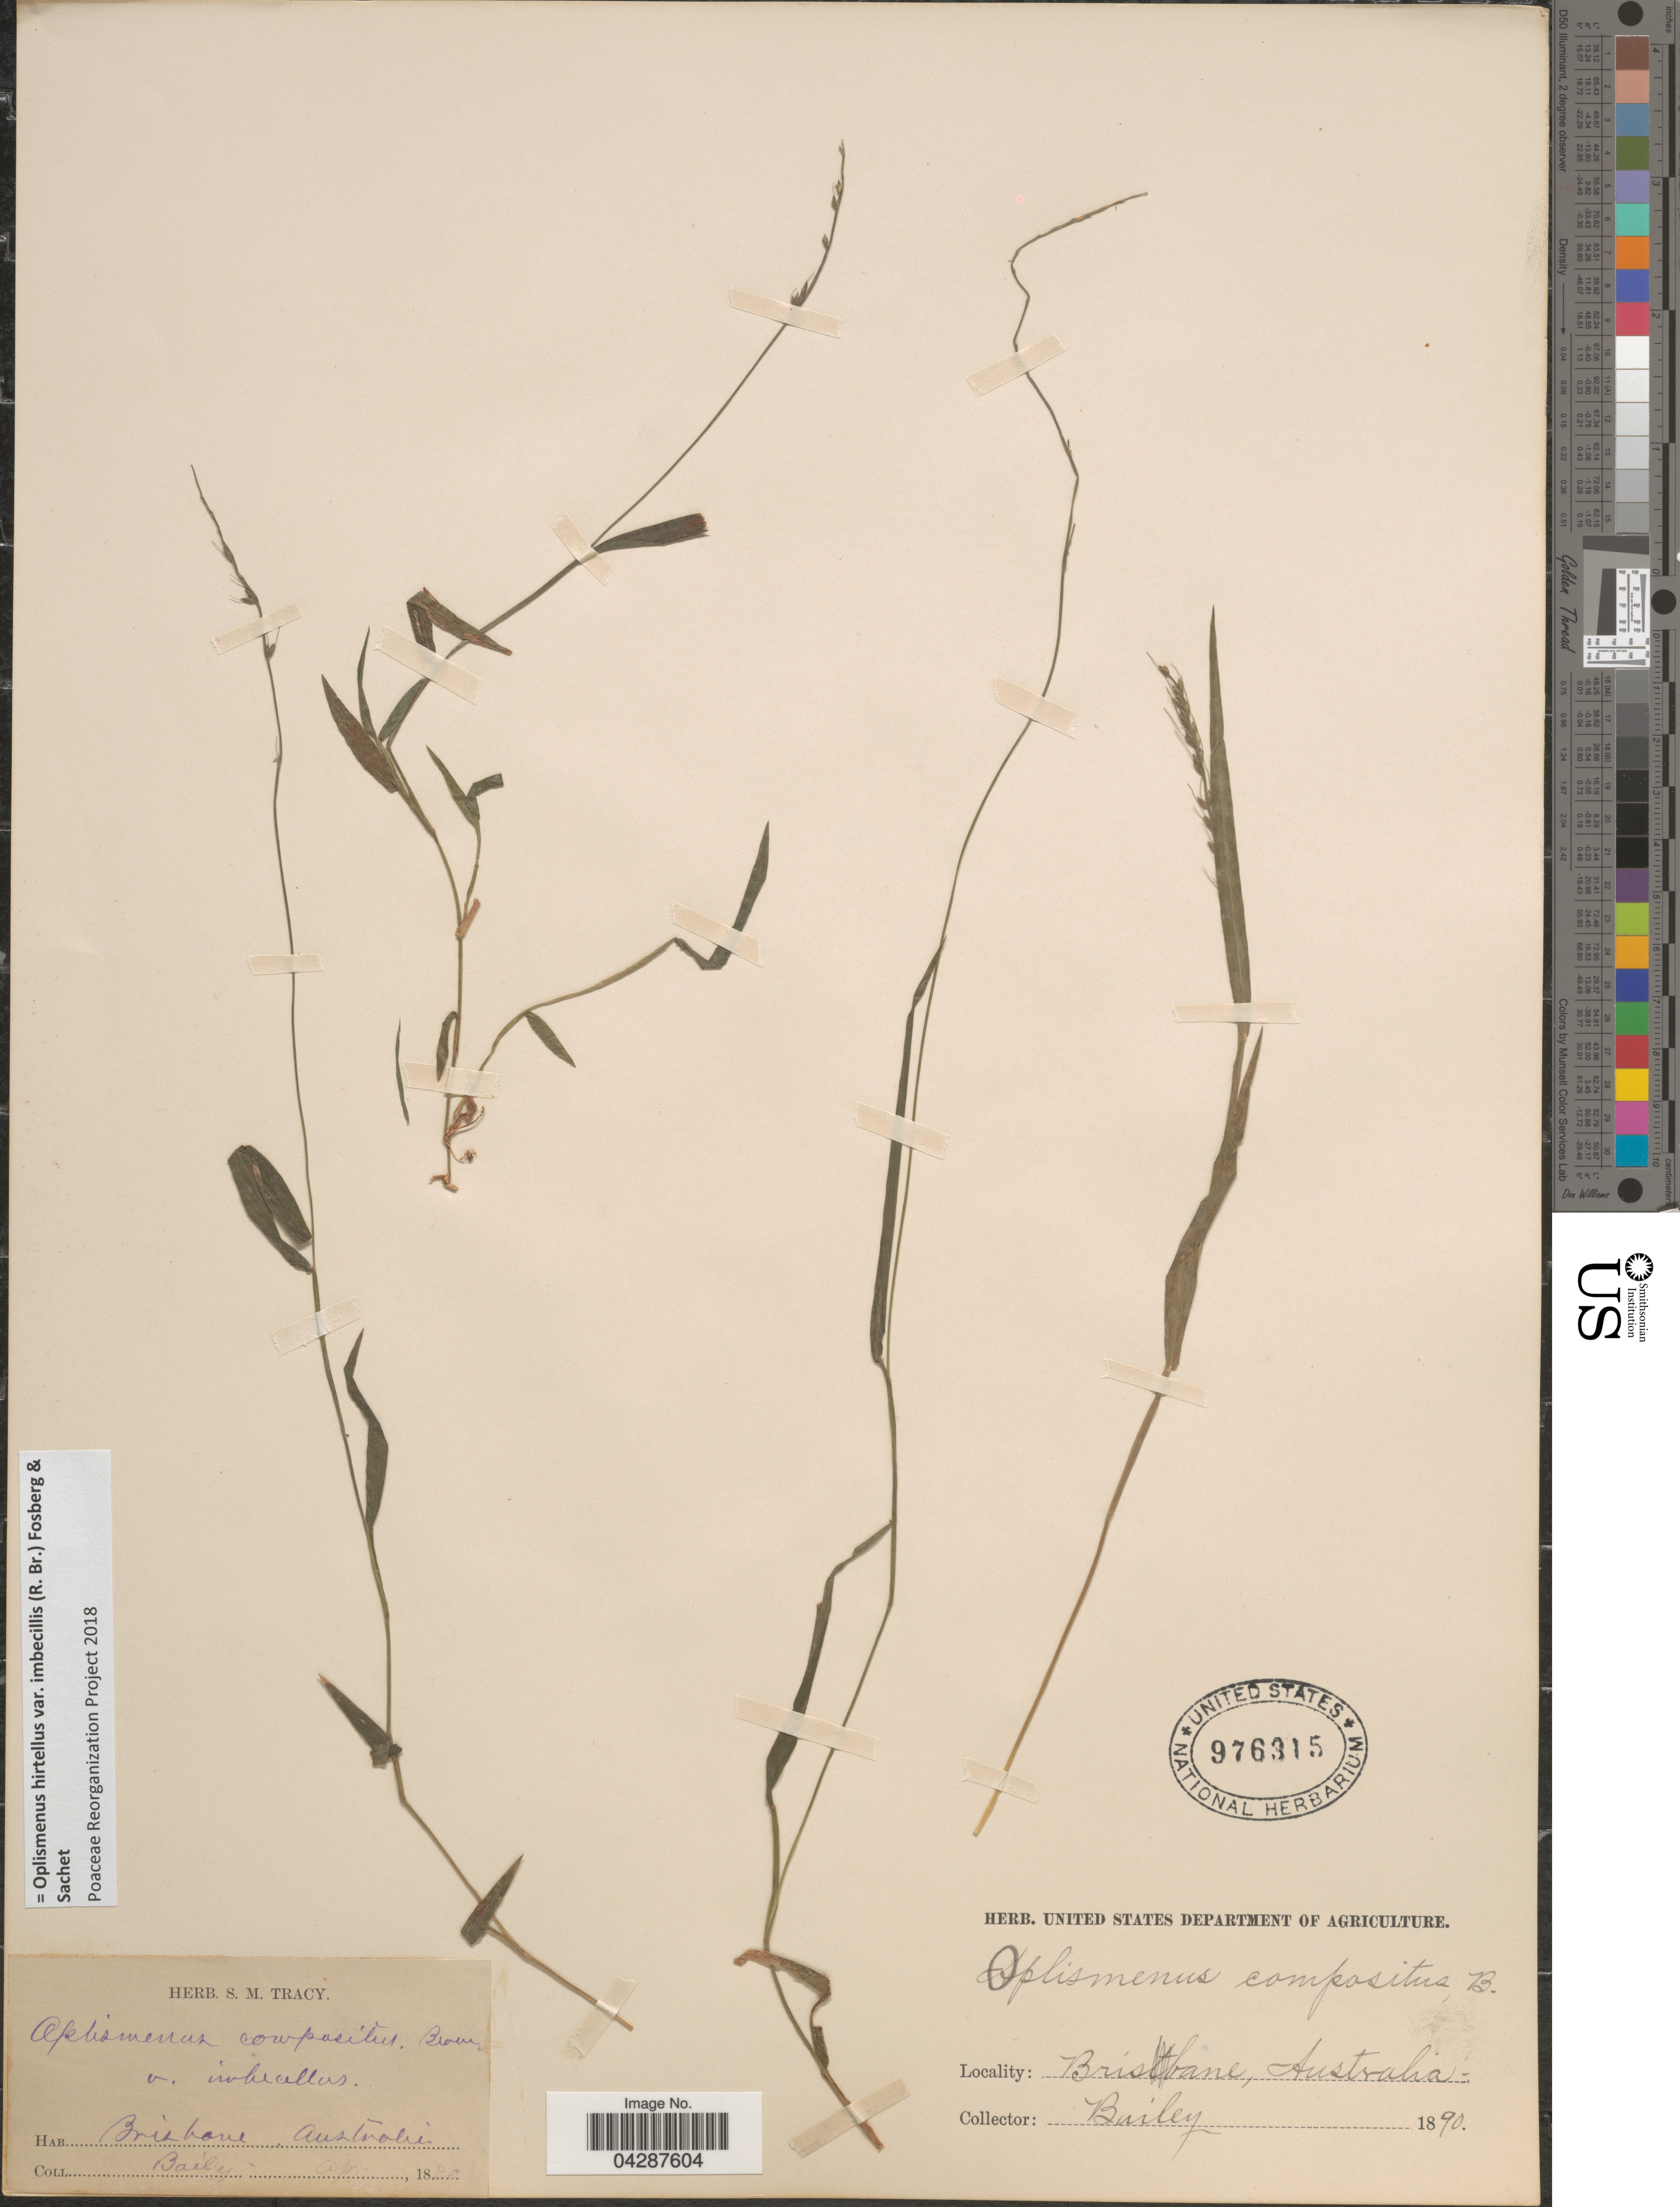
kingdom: Plantae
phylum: Tracheophyta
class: Liliopsida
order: Poales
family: Poaceae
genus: Oplismenus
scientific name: Oplismenus hirtellus var. imbecillis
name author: (R. Br.) Fosberg & Sachet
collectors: Bailey, --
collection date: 1890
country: Australia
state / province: Queensland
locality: Brisbane.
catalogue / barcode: US 976315